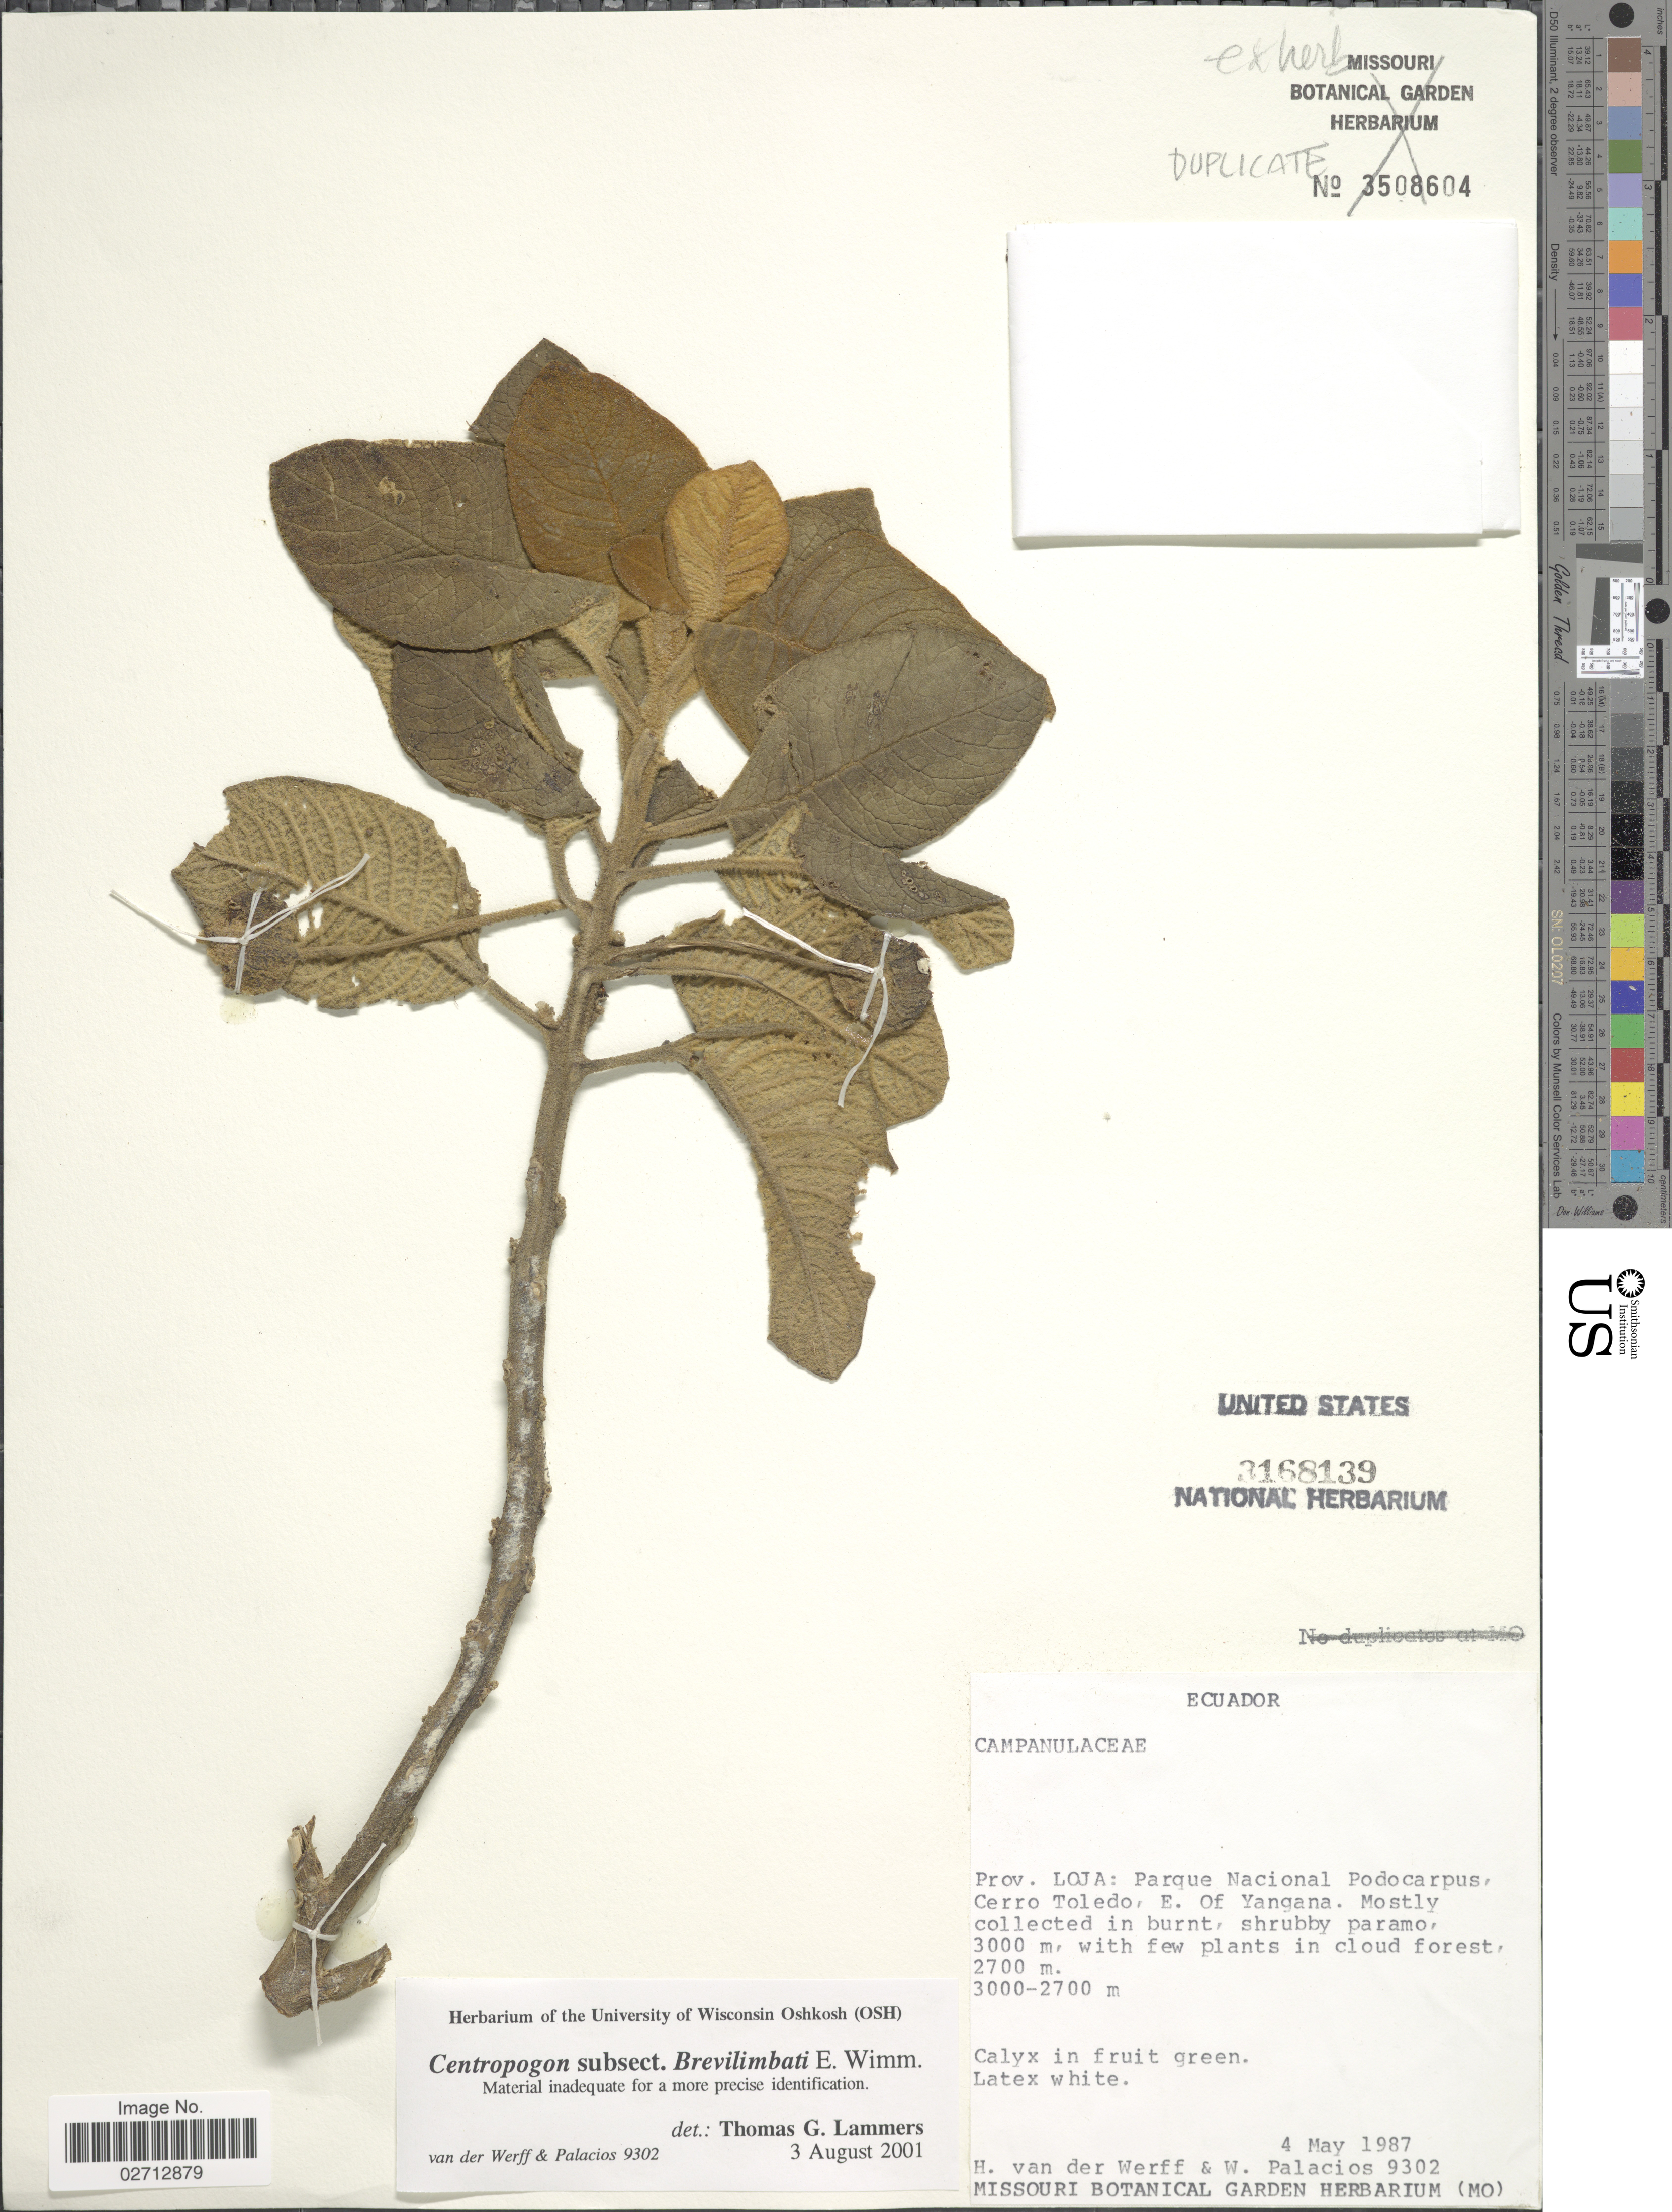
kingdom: Plantae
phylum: Tracheophyta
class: Magnoliopsida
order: Asterales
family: Campanulaceae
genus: Centropogon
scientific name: Centropogon sp.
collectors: H. van der Werff & W. Palacios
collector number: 9302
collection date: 1987-05-04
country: Ecuador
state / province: Loja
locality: Parque Nacional Podocarpus, Cerro Toledo, E. of Yangana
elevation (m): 2700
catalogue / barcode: US 3168139